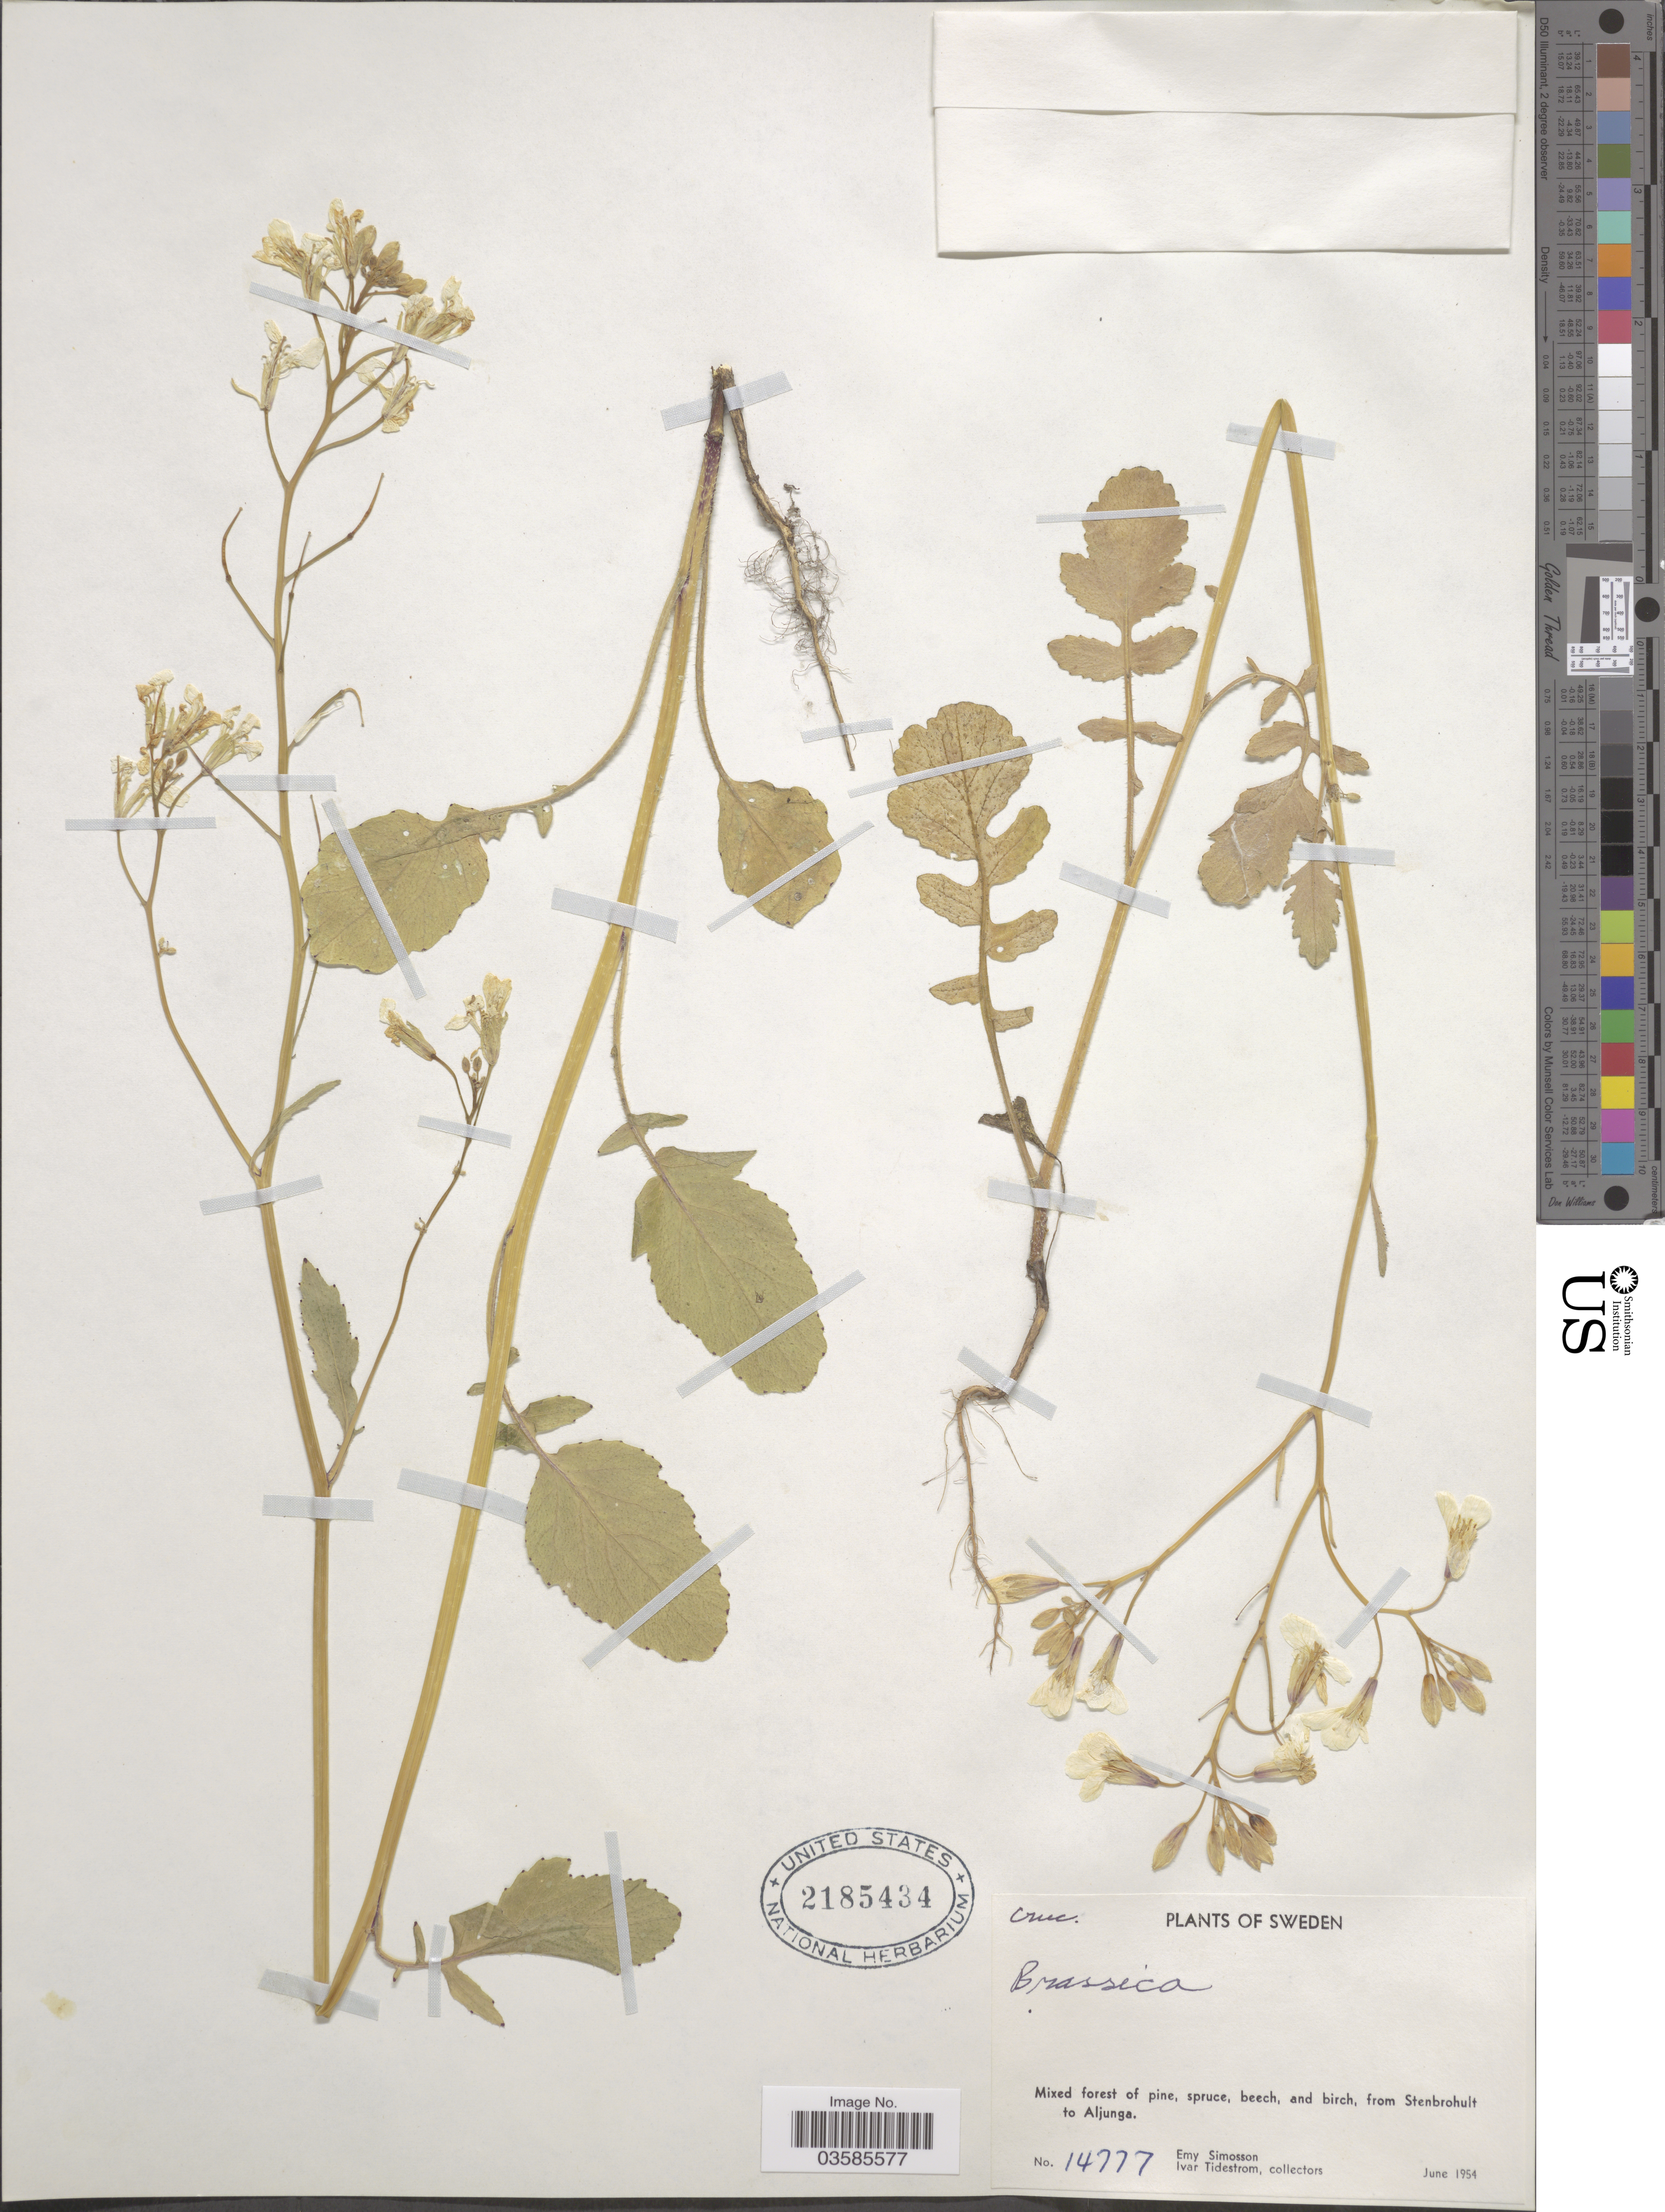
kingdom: Plantae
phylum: Tracheophyta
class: Magnoliopsida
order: Brassicales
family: Brassicaceae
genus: Brassica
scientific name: Brassica sp.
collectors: E. Simosson & I. F. Tidestrom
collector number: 14777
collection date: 1954-06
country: Sweden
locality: From Stenbrohult to Aljunga.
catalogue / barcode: US 2185434